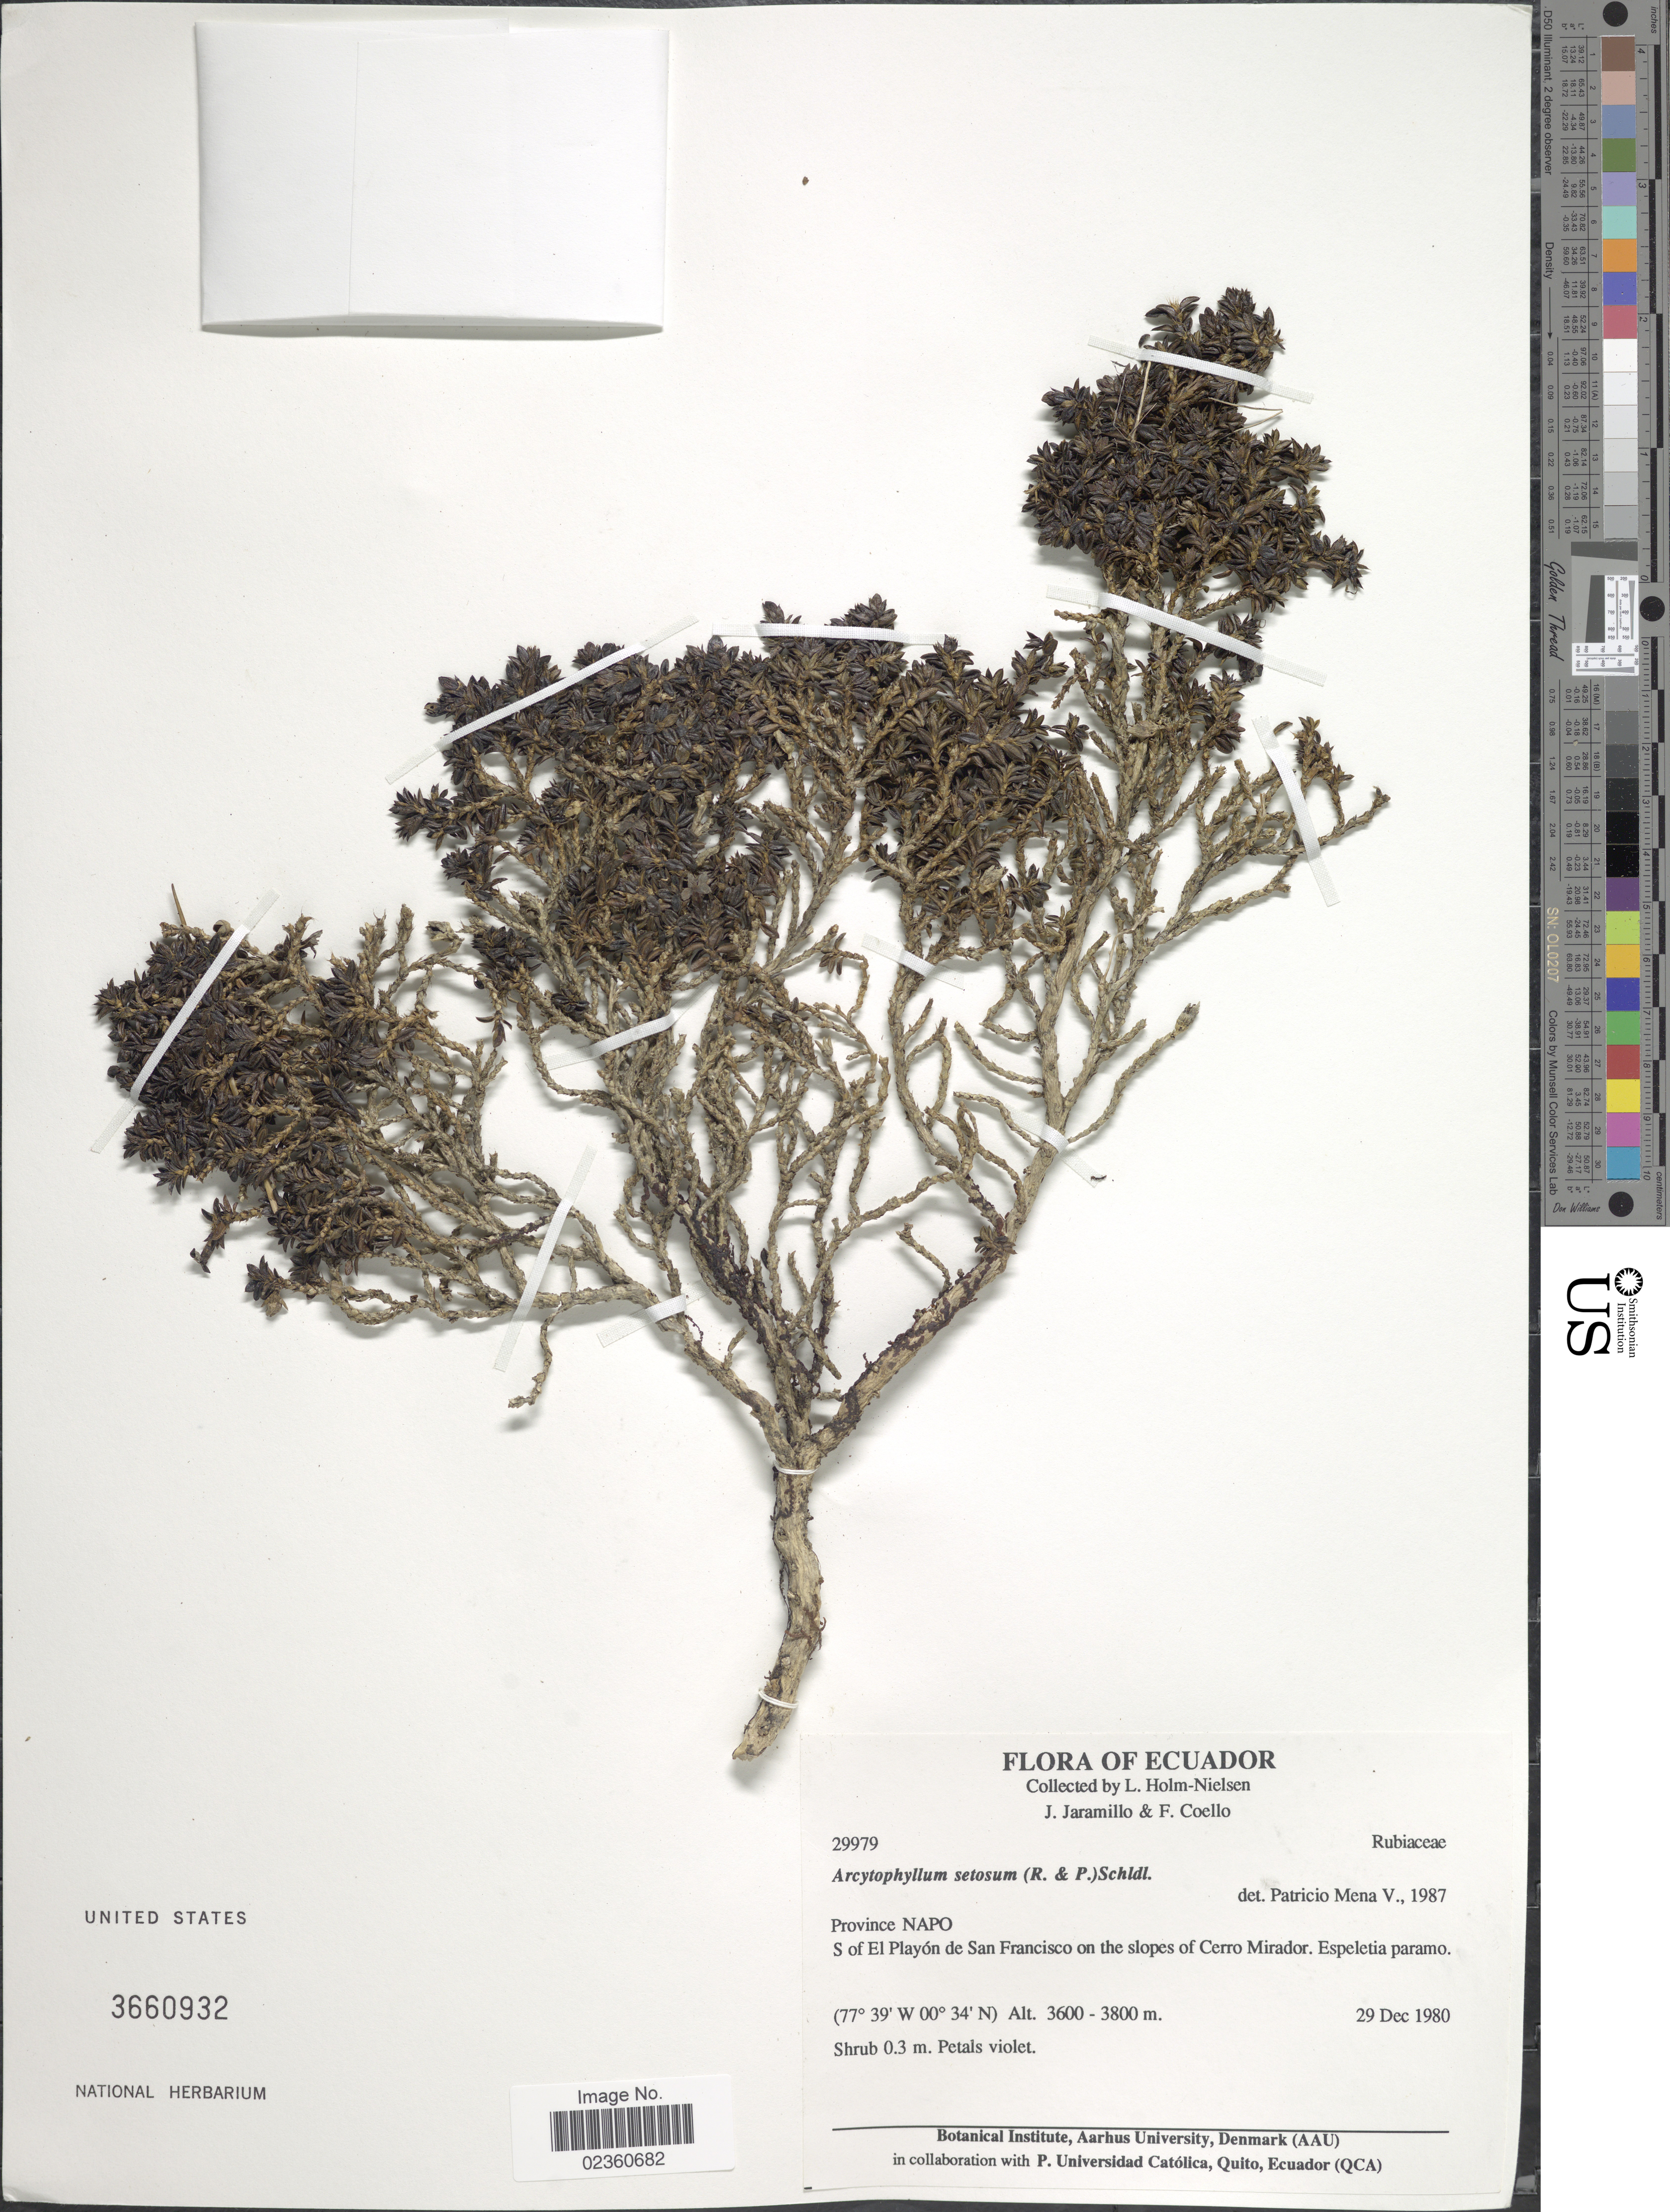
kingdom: Plantae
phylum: Tracheophyta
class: Magnoliopsida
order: Gentianales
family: Rubiaceae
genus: Arcytophyllum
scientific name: Arcytophyllum setosum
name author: (Ruiz & Pav.) Schltdl.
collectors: L. Holm-Nielsen, J. Jaramillo & F. Coello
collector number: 29979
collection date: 1980-12-29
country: Ecuador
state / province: Napo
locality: S of El Playón de San Francisco on the slopes of Cerro Mirador. Espeletia paramo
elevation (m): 3600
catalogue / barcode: US 3660932